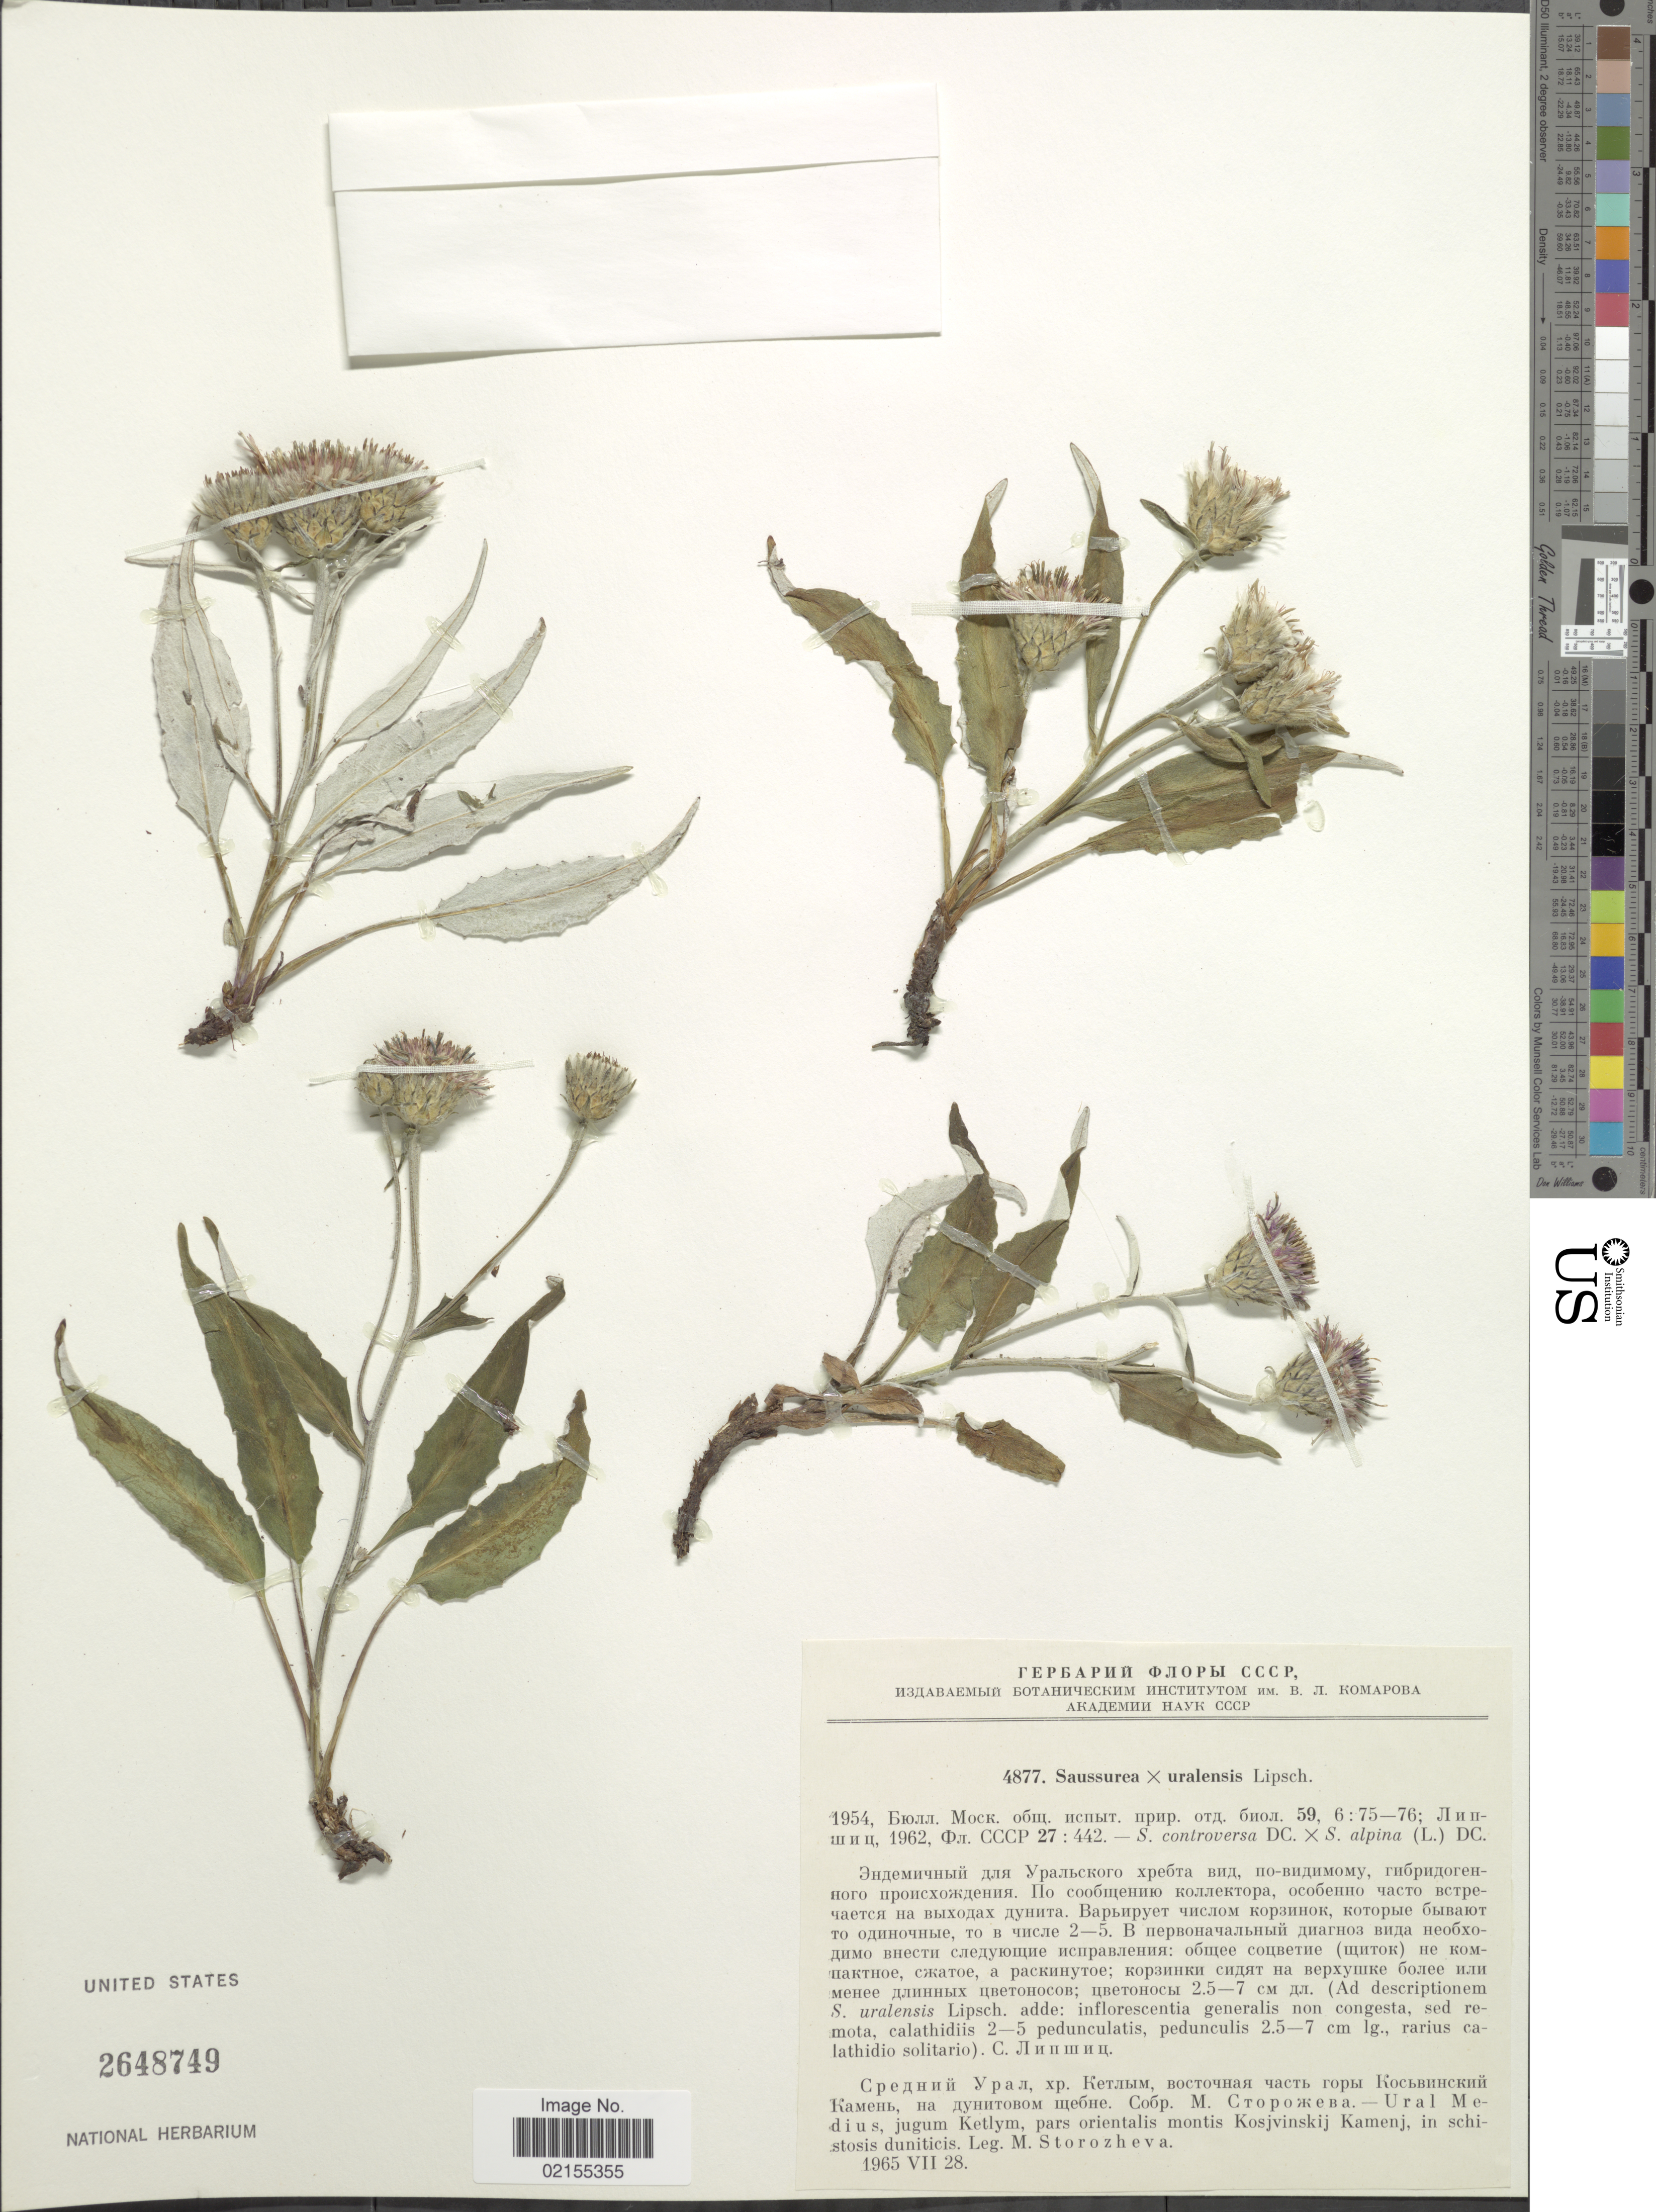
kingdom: Plantae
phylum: Tracheophyta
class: Magnoliopsida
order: Asterales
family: Asteraceae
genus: Saussurea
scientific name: Saussurea uralensis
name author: Lipsch.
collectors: M. Storozheva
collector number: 4877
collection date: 1965-07-28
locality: Ural Medius, jugum Ketlym, montis Kosjvinskij Kamenj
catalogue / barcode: US 2648749